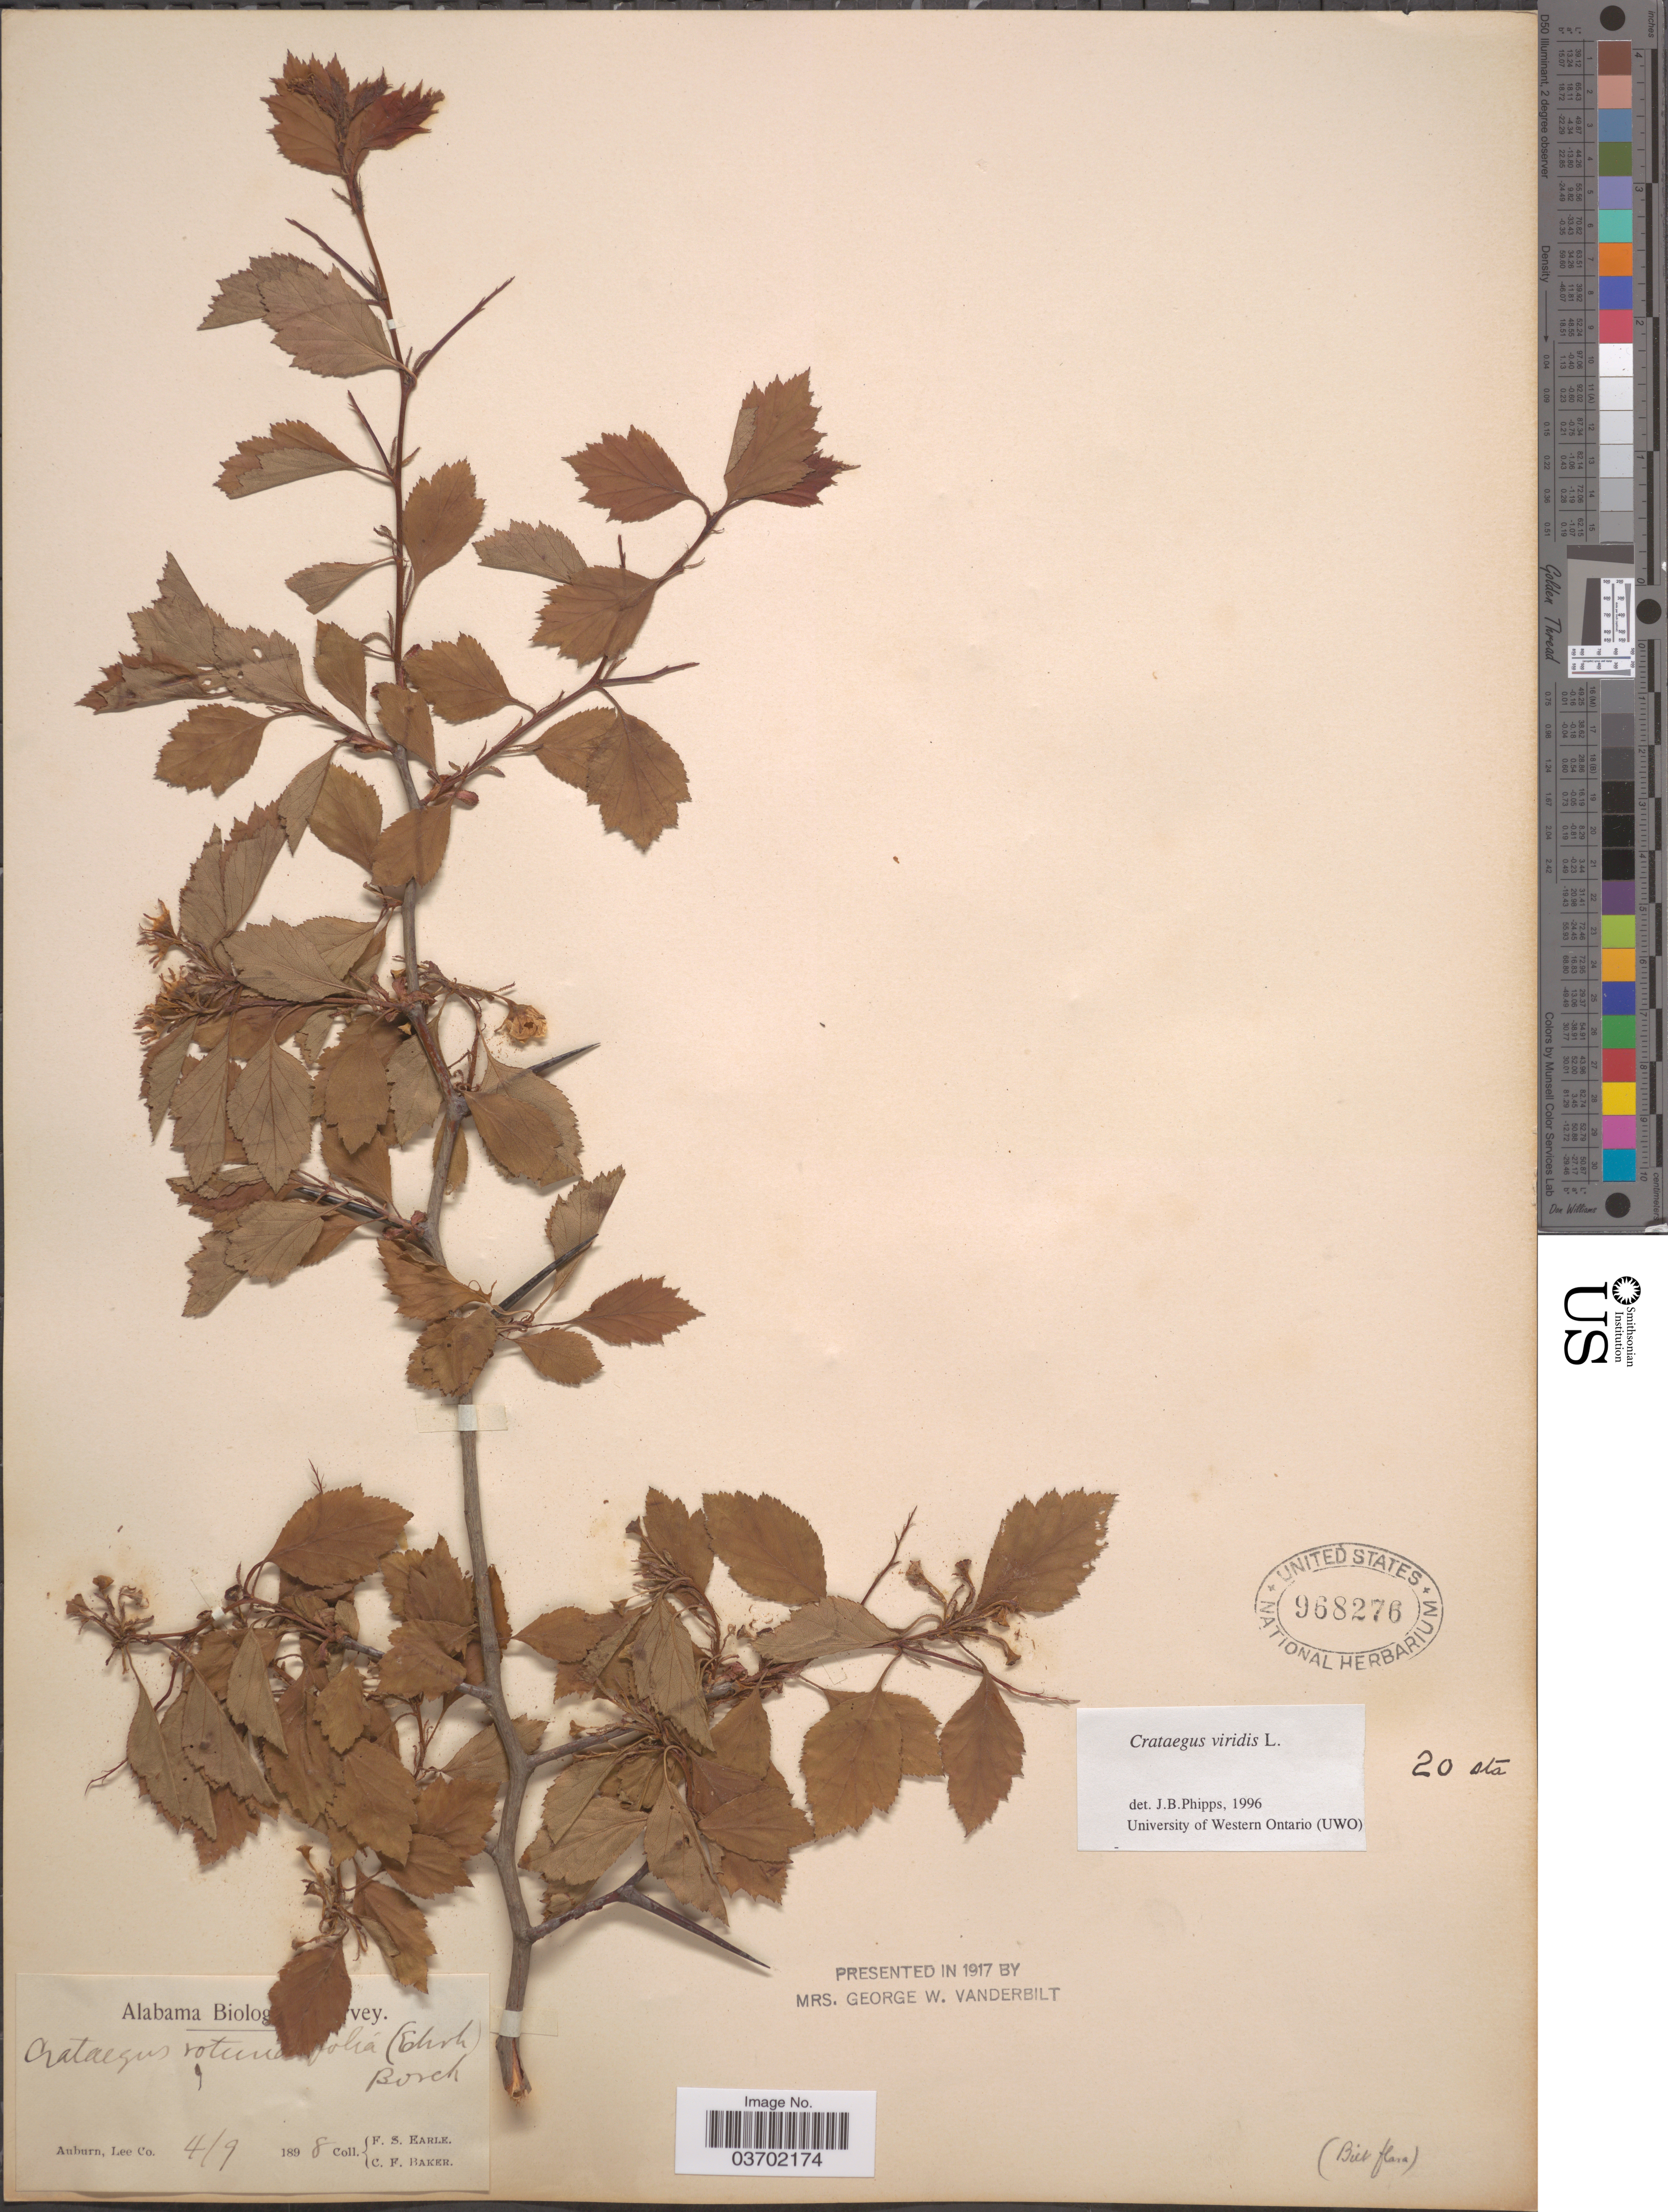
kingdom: Plantae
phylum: Tracheophyta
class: Magnoliopsida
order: Rosales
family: Rosaceae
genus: Crataegus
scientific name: Crataegus viridis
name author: L.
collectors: F. S. Earle & C. F. Baker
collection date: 1898-09-04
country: United States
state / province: Alabama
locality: Auburn, Lee Co.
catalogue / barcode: US 968276